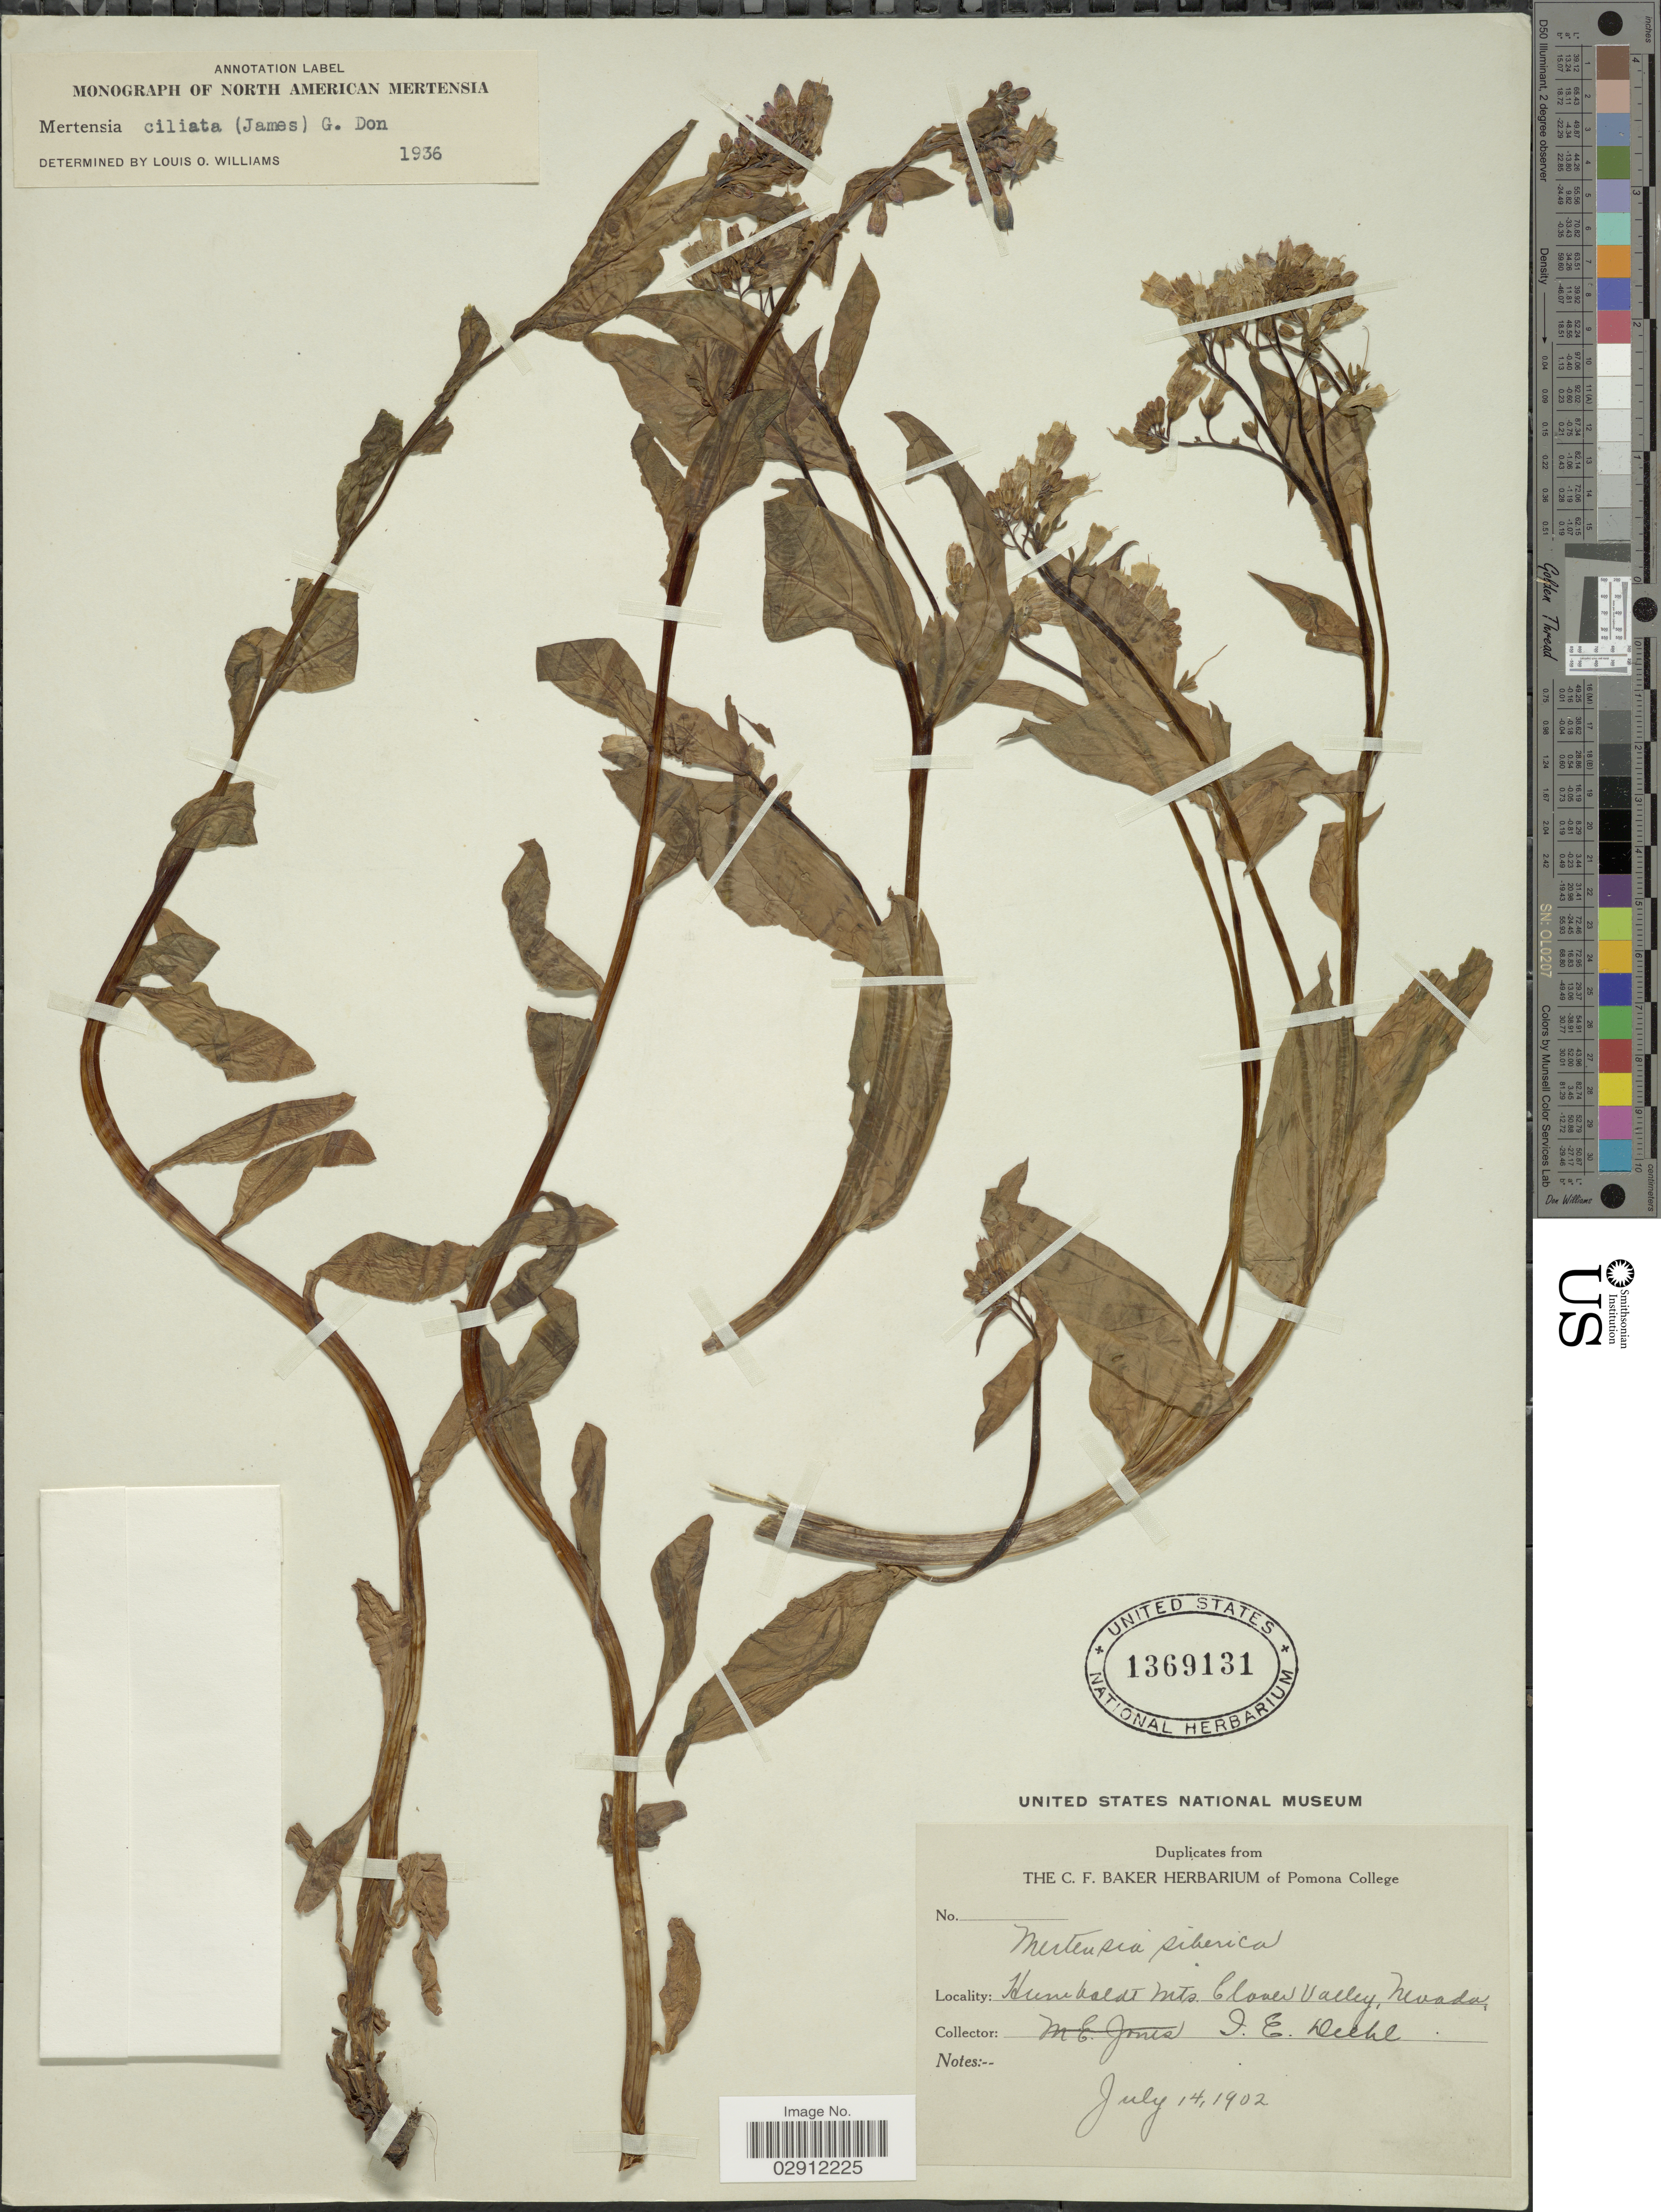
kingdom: Plantae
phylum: Tracheophyta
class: Magnoliopsida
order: Boraginales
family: Boraginaceae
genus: Mertensia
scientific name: Mertensia ciliata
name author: (James) G. Don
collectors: J. Duhl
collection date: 1902-07-14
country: United States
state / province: Nevada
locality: Homboldt Mts. Clover Valley.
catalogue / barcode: US 1369131